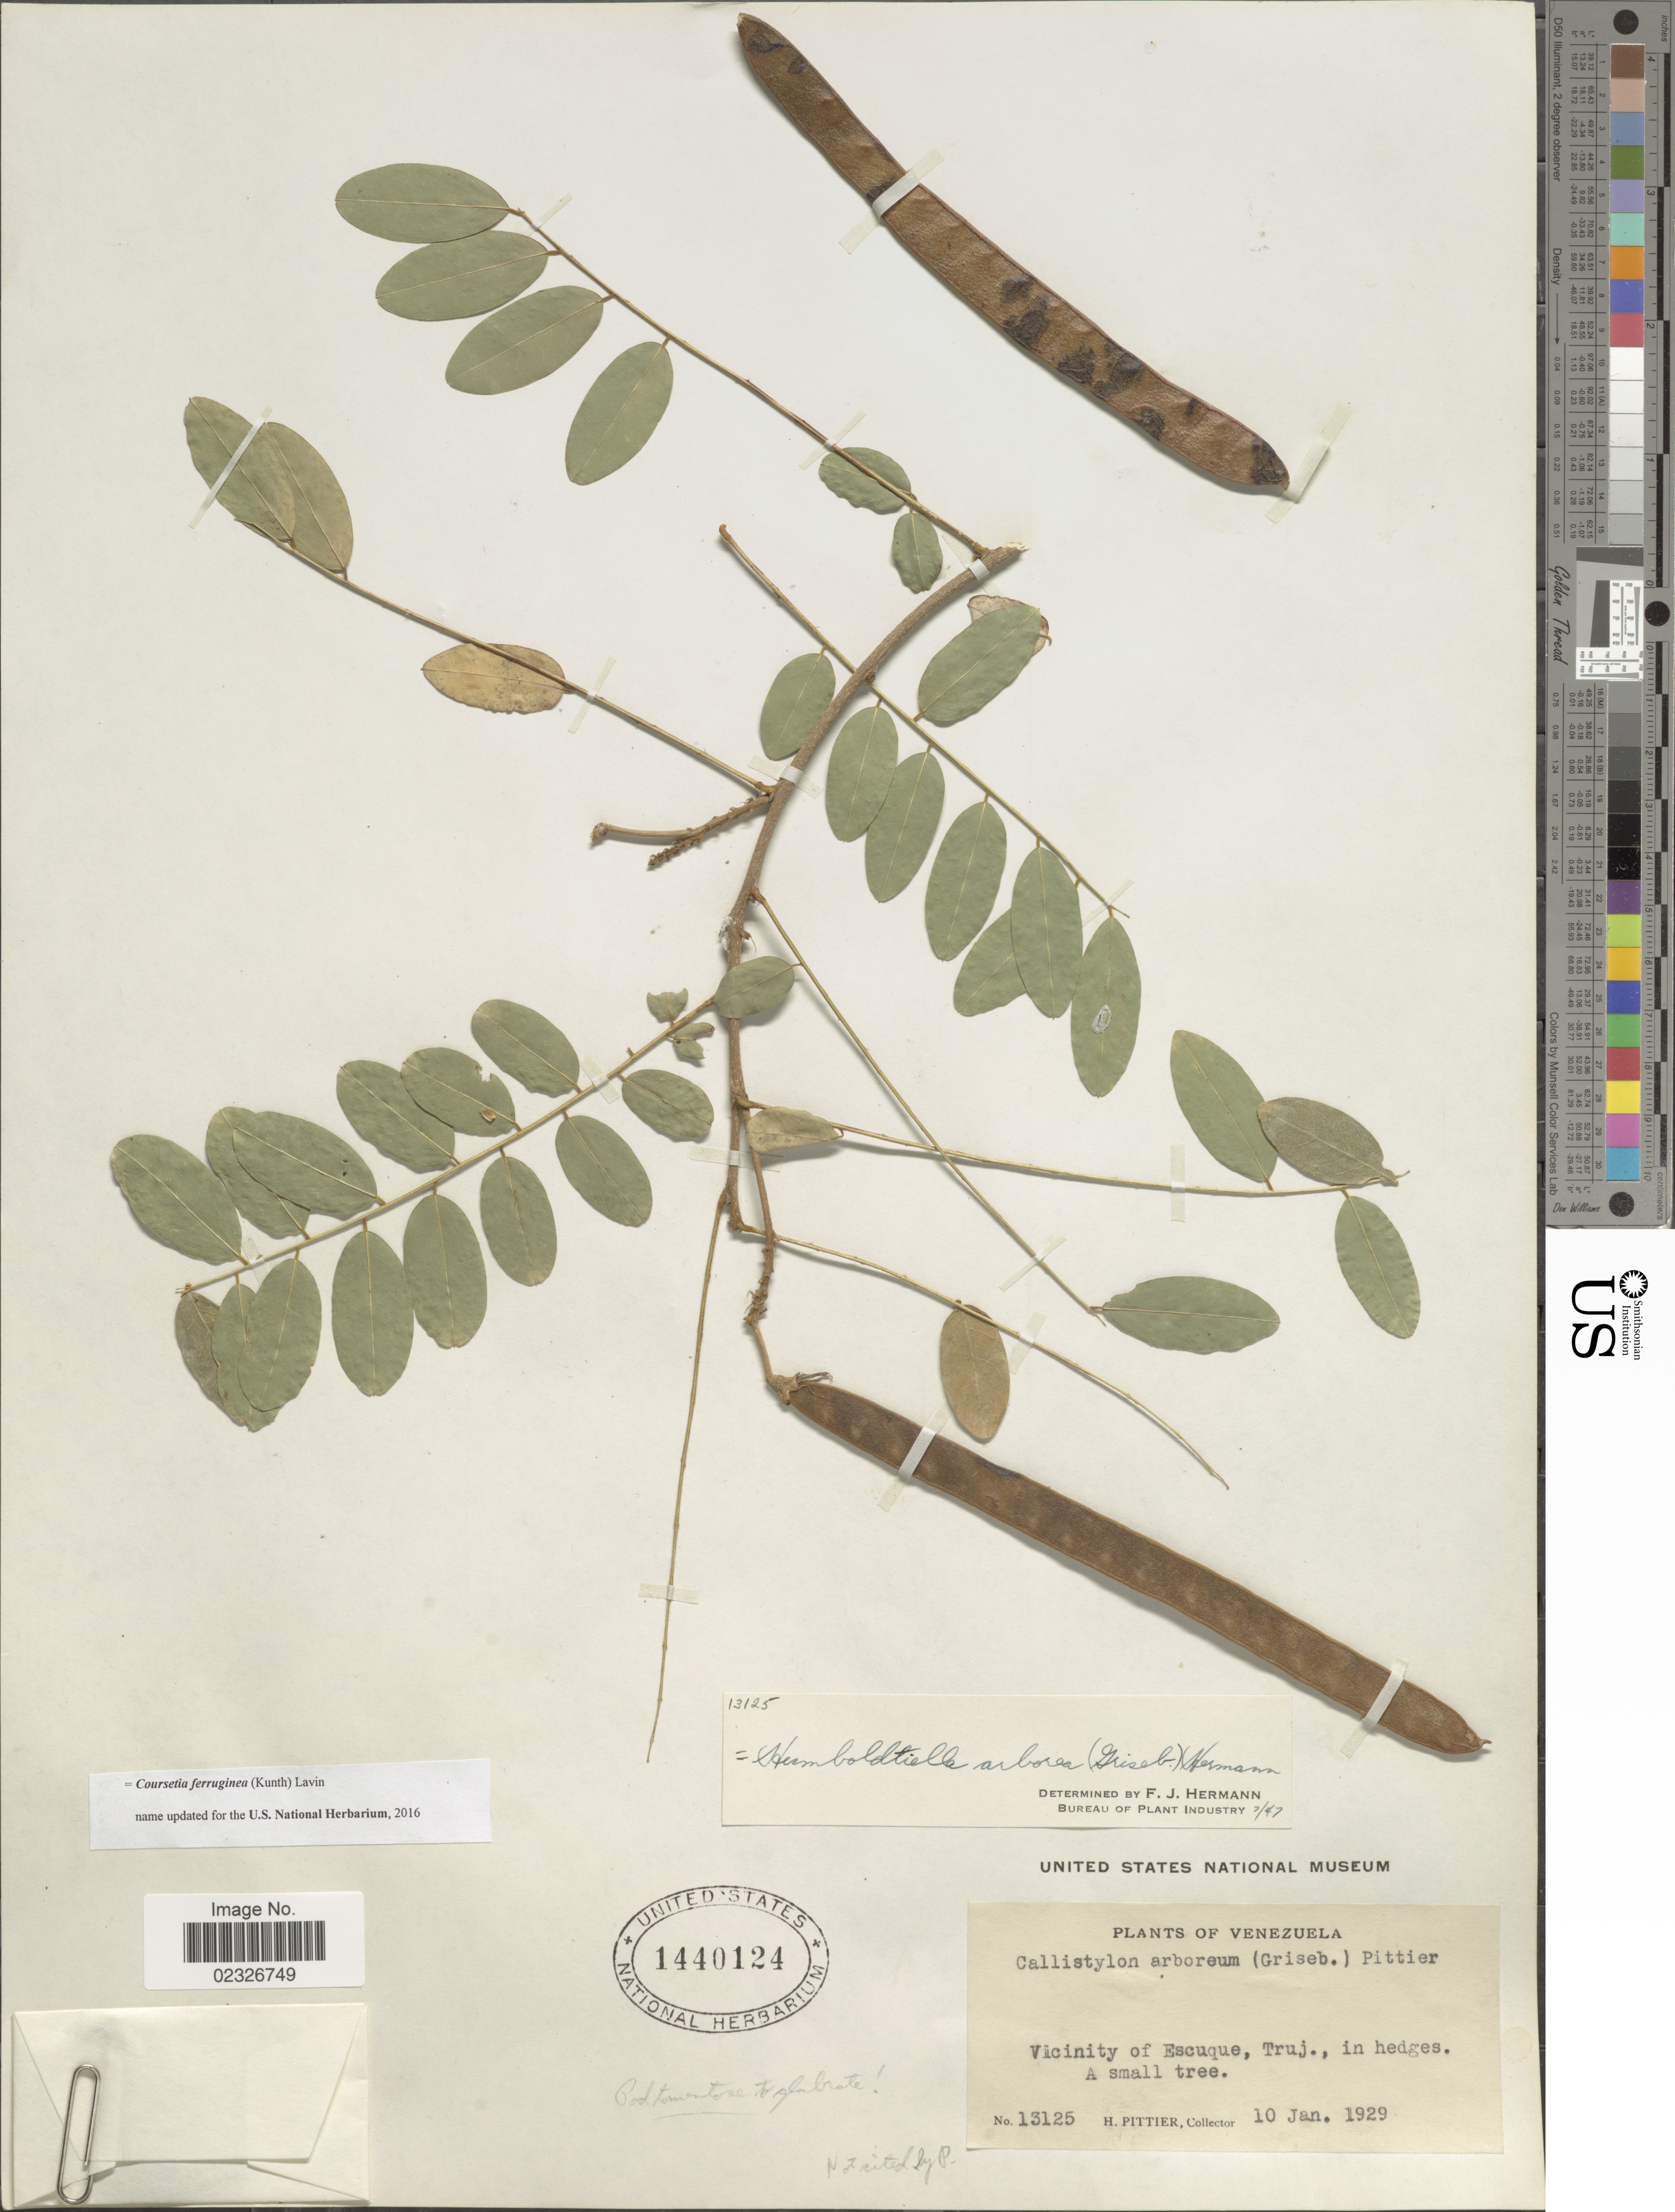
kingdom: Plantae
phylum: Tracheophyta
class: Magnoliopsida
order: Fabales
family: Fabaceae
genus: Coursetia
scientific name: Coursetia ferruginea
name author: (Kunth) Lavin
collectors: H. F. Pittier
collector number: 13125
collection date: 1929-01-10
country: Venezuela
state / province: Trujillo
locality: Vicinity of Escuque, Truj., in hedges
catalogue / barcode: US 1440124